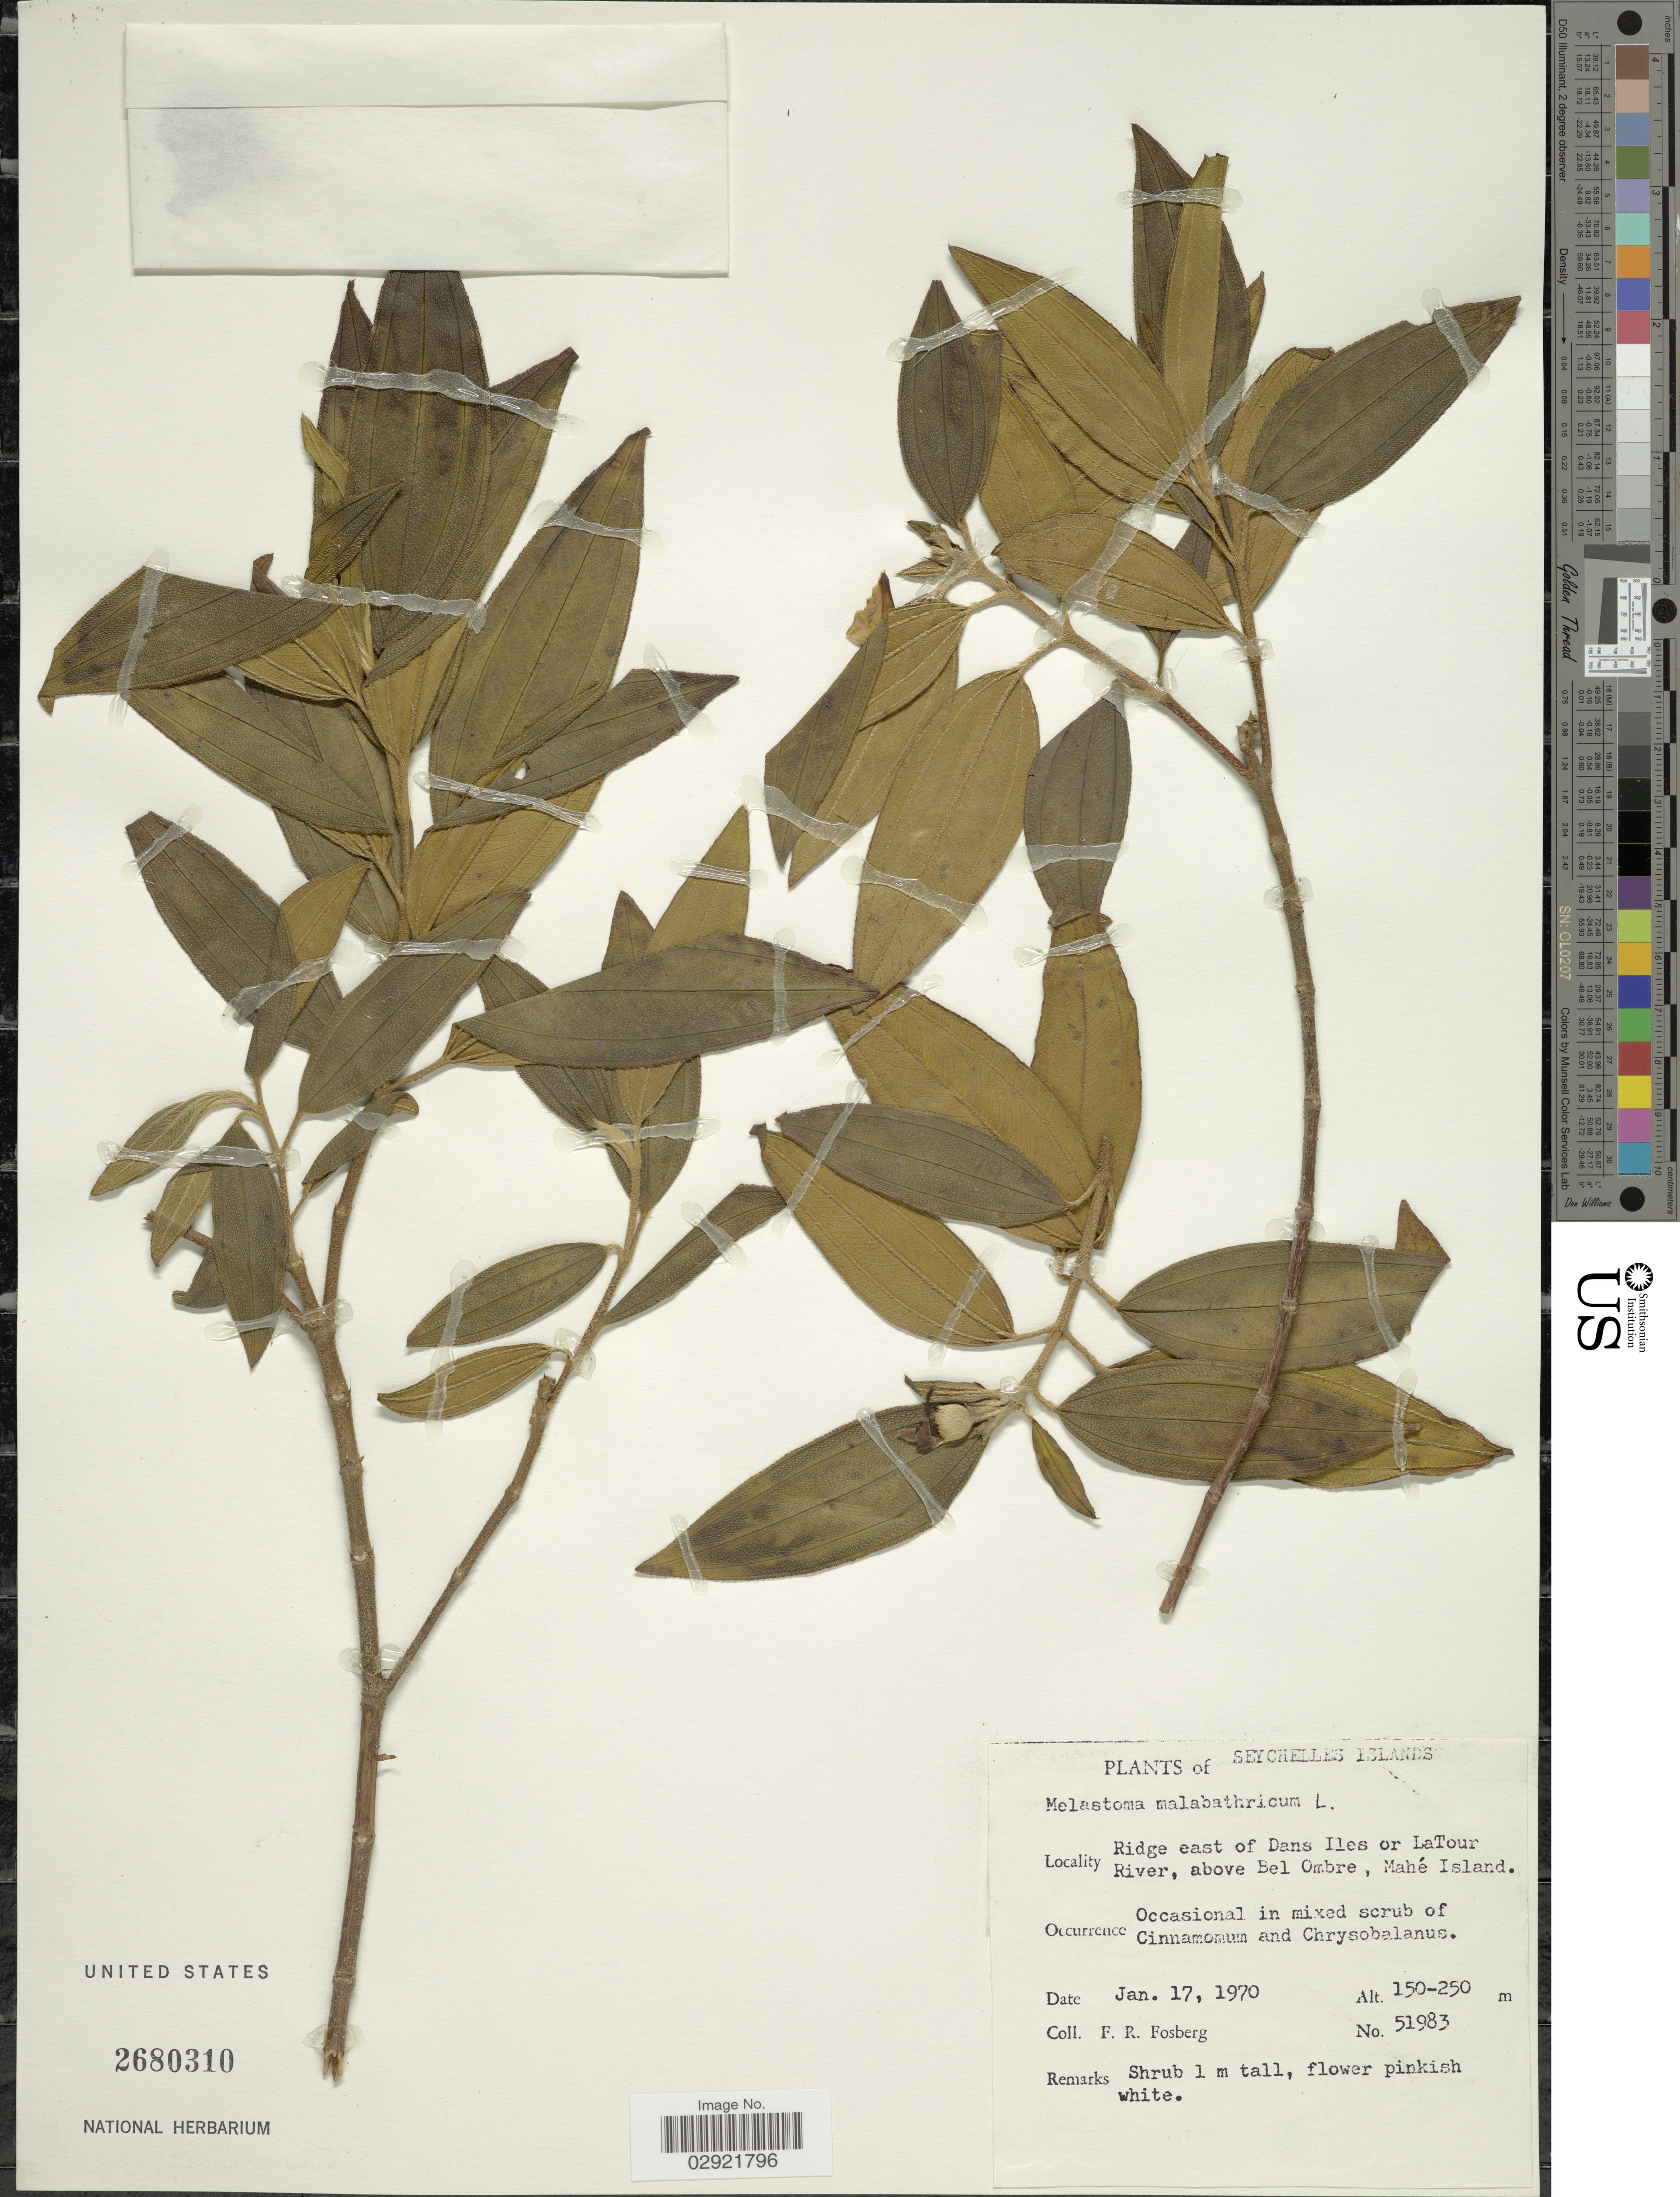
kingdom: Plantae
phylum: Tracheophyta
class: Magnoliopsida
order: Myrtales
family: Melastomataceae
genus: Melastoma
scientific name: Melastoma malabathricum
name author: L.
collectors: F. R. Fosberg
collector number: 51983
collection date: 1970-01-17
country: Seychelles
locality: Seychelles Islands. Ridge east of Dans Iles or LaTour River, above Bel Ombre, Mahé Island.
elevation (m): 150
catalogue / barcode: US 2680310